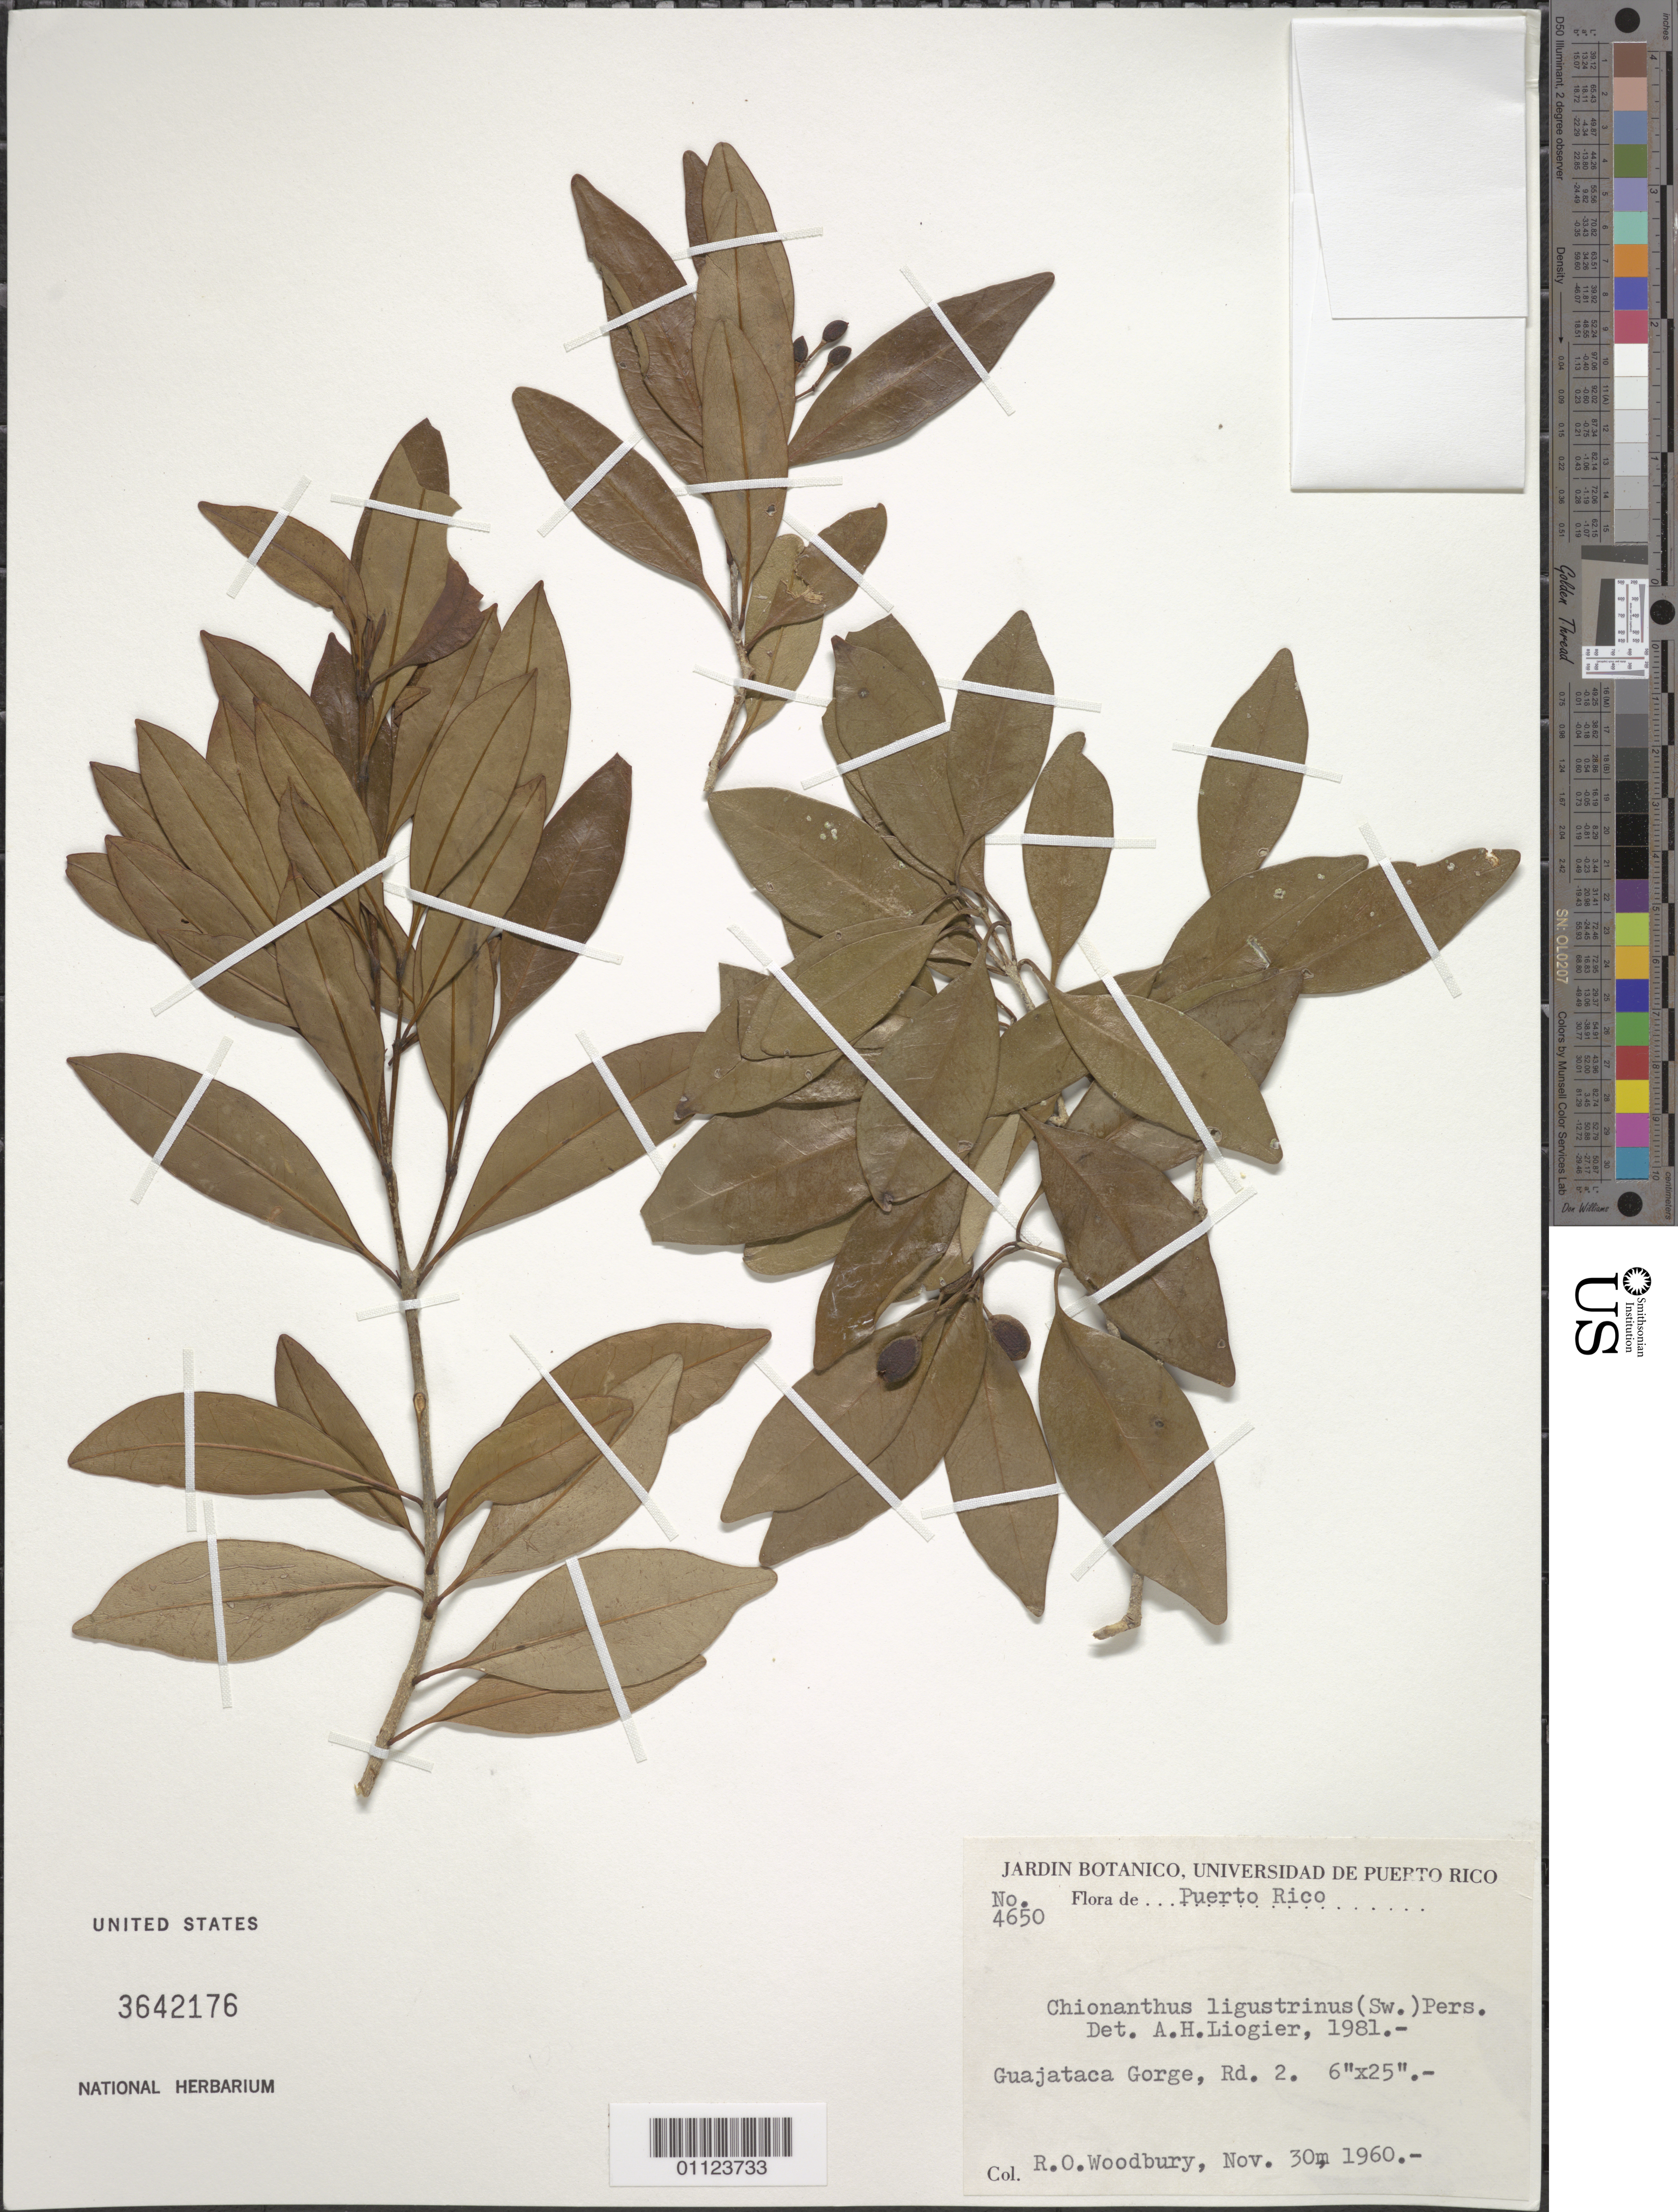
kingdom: Plantae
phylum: Tracheophyta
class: Magnoliopsida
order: Lamiales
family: Oleaceae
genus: Chionanthus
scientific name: Chionanthus ligustrinus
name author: (Sw.) Pers.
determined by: Liogier, Alain H.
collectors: R. O. Woodbury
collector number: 4650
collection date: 1960-11-30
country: Puerto Rico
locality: Guajataca Gorge, Rd. 2.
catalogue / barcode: US 3642176